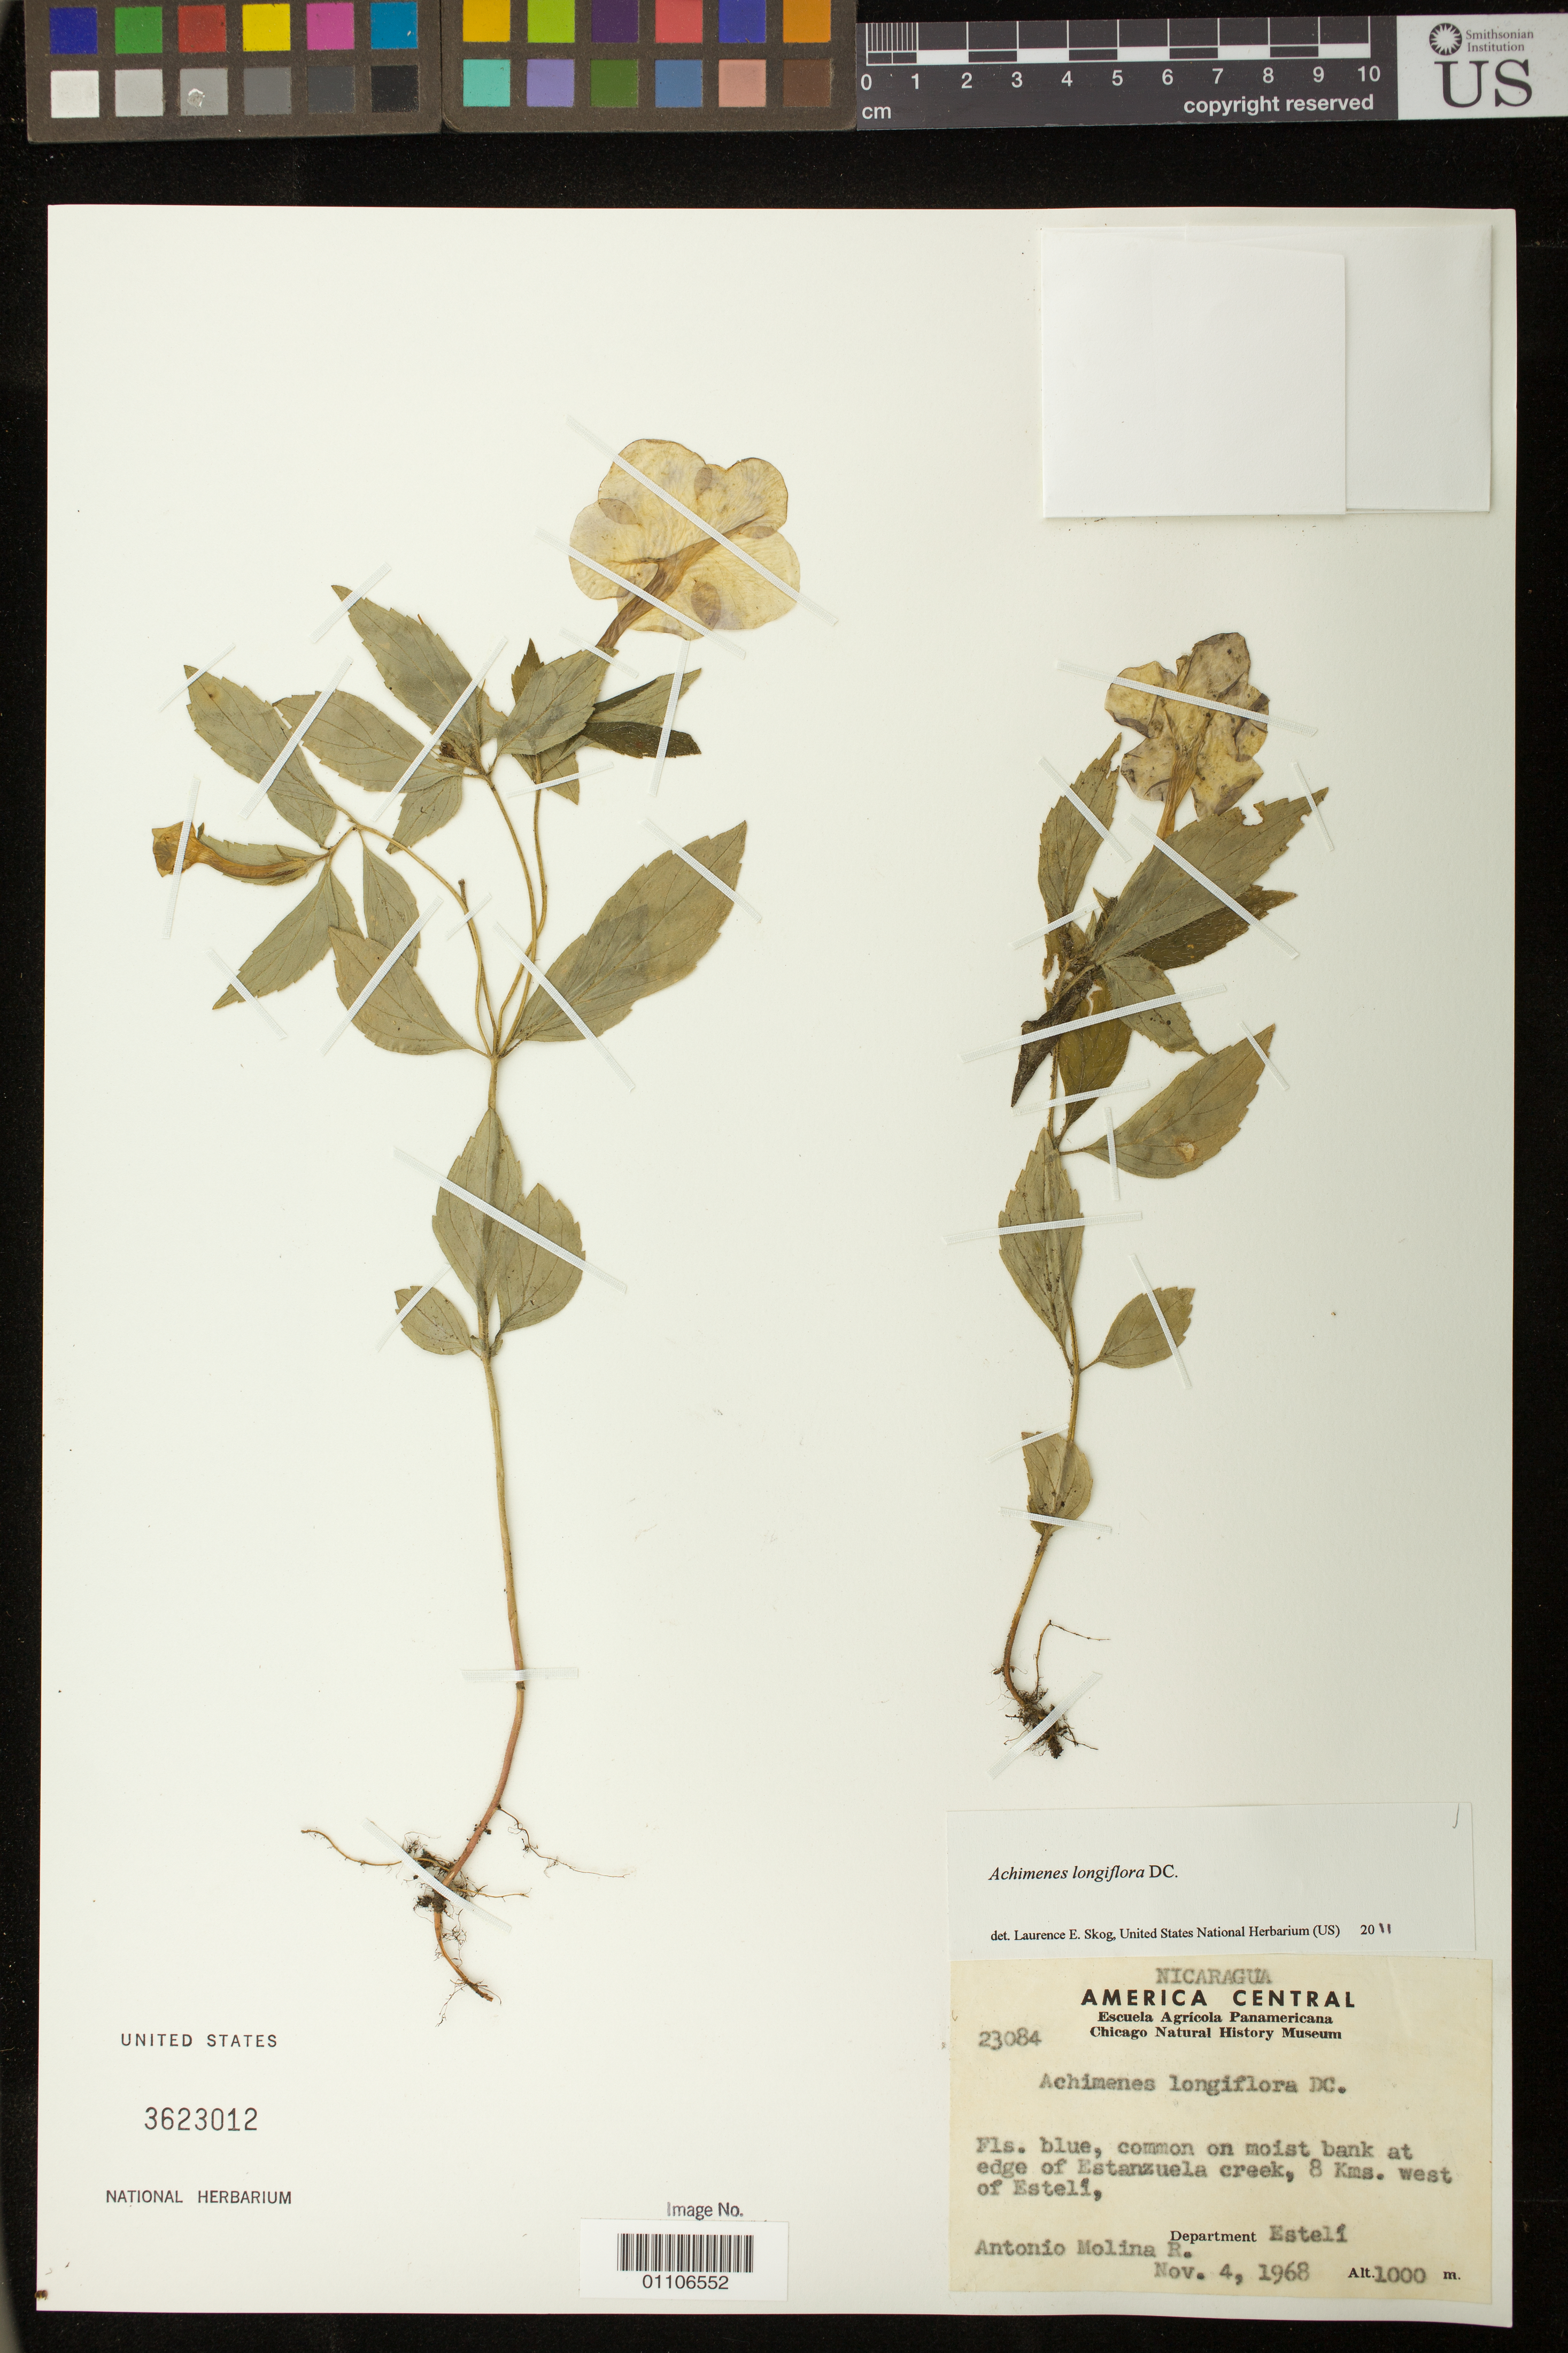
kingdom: Plantae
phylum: Tracheophyta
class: Magnoliopsida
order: Lamiales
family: Gesneriaceae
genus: Achimenes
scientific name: Achimenes longiflora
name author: DC.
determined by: Skog, Laurence E.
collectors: A. Molina R.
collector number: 23084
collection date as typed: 04 Nov 1968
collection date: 1968-11-04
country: Nicaragua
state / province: Esteli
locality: Edge of Estanzuela creek, 8 km west of Estelí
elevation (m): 1000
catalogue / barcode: US 3623012